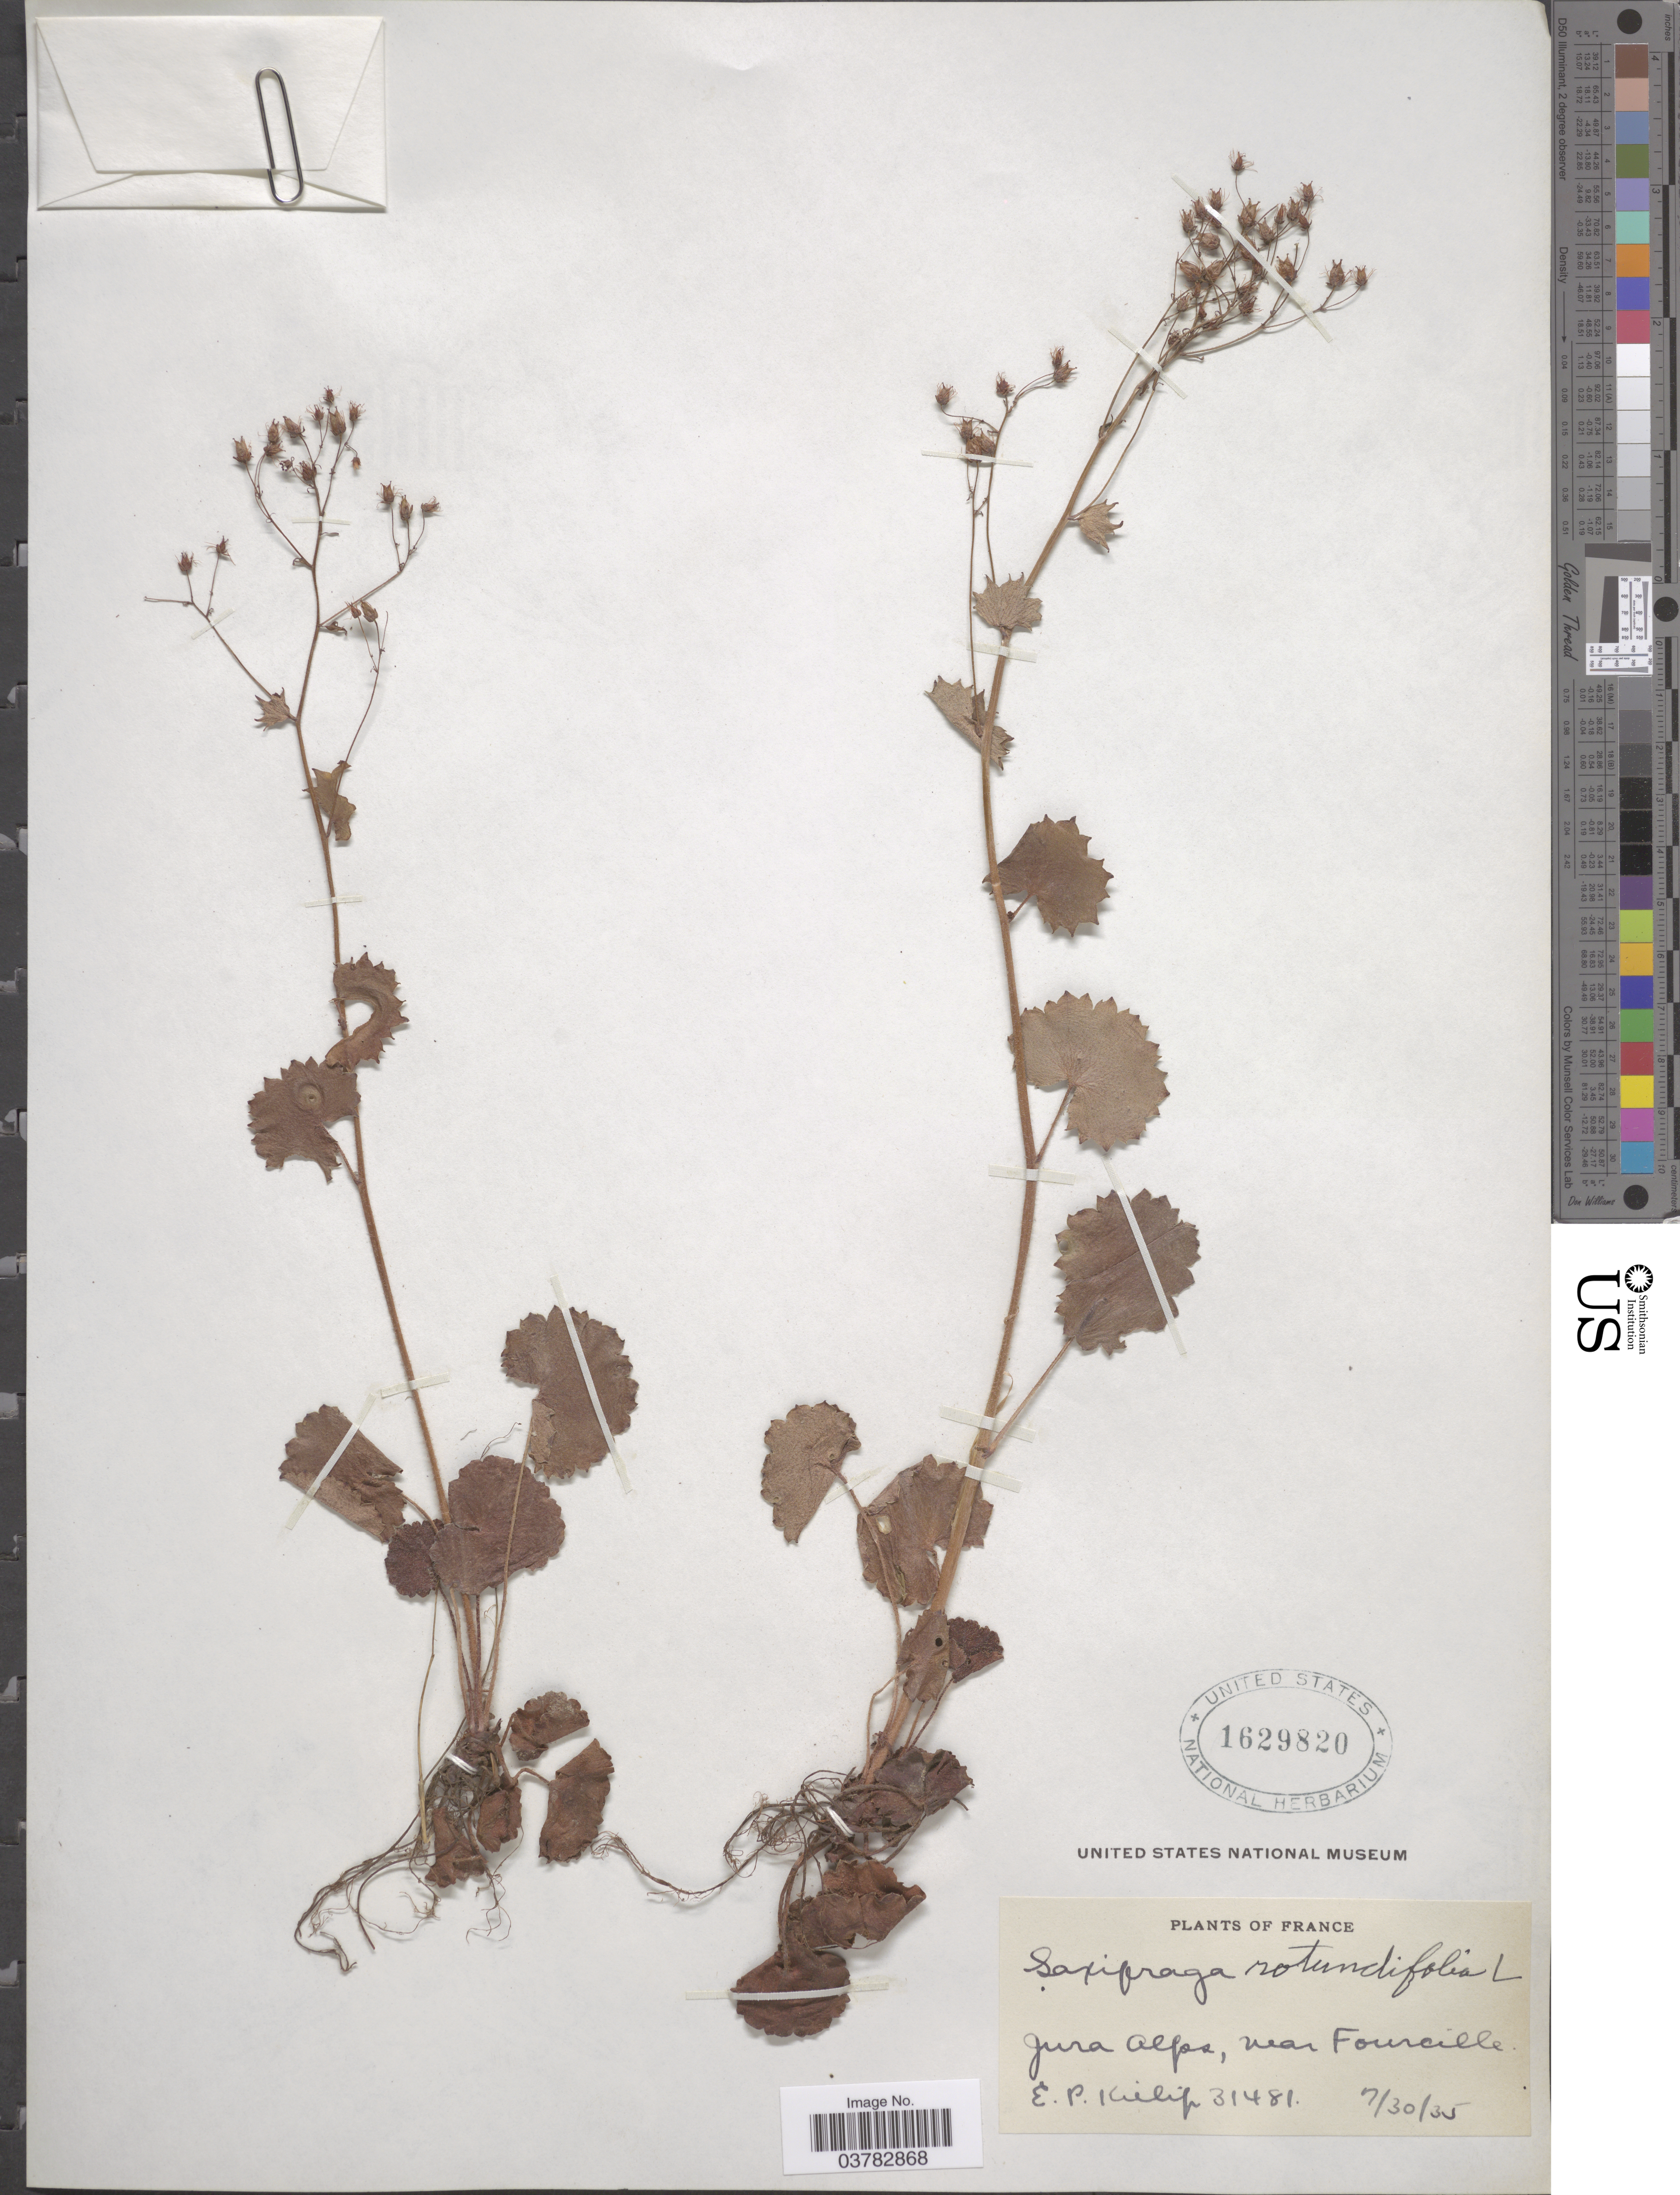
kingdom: Plantae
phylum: Tracheophyta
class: Magnoliopsida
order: Saxifragales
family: Saxifragaceae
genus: Saxifraga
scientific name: Saxifraga rotundifolia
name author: L.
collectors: E. P. Killip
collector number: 31481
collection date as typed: Transcribed d/m/y: 30/7/35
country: France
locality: Jura Alps, near Fourcille.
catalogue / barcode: US 1629820